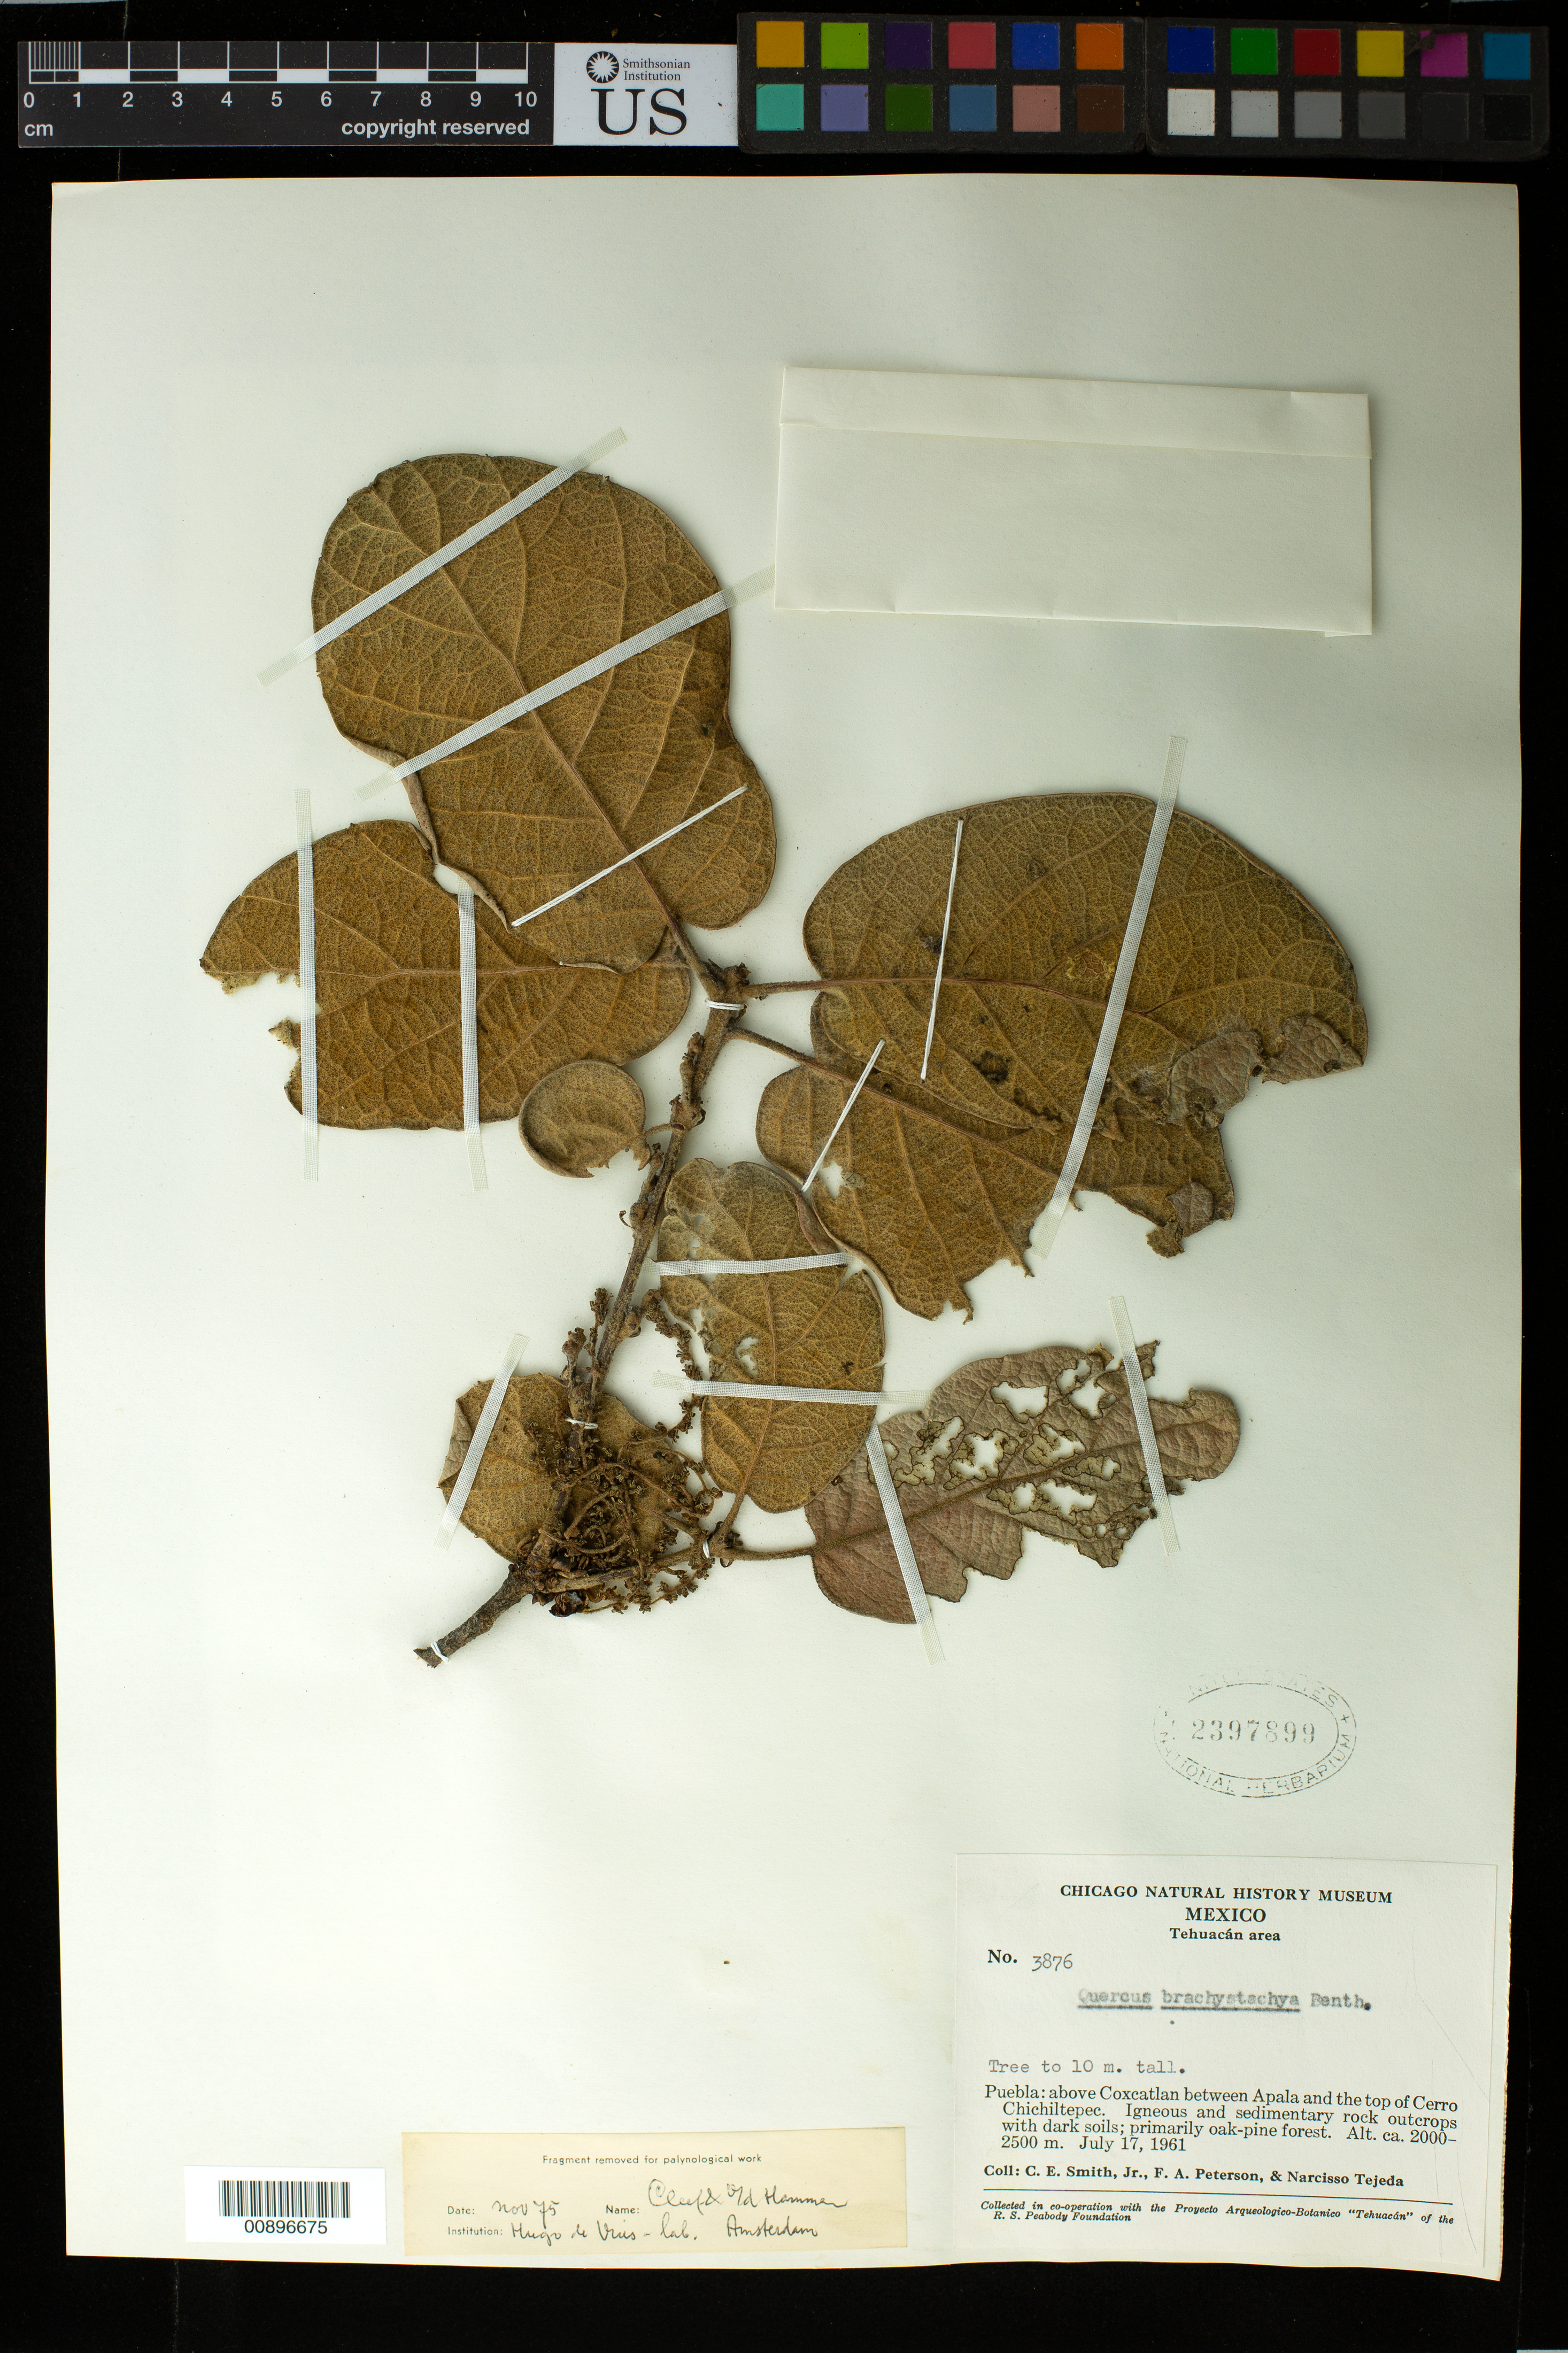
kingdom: Plantae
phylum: Tracheophyta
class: Magnoliopsida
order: Fagales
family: Fagaceae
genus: Quercus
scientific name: Quercus brachystachys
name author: Benth.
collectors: C. E. Smith Jr., F. A. Peterson & N. Tejeda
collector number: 3876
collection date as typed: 17 Jul 1961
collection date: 1961-07-17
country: Mexico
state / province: Puebla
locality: Puebla: above Coxcatlan between Apala and the top of Cerro Chichiltepec.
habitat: Igneous and sedimentary rock outcrops with dark soils; primarily oak-pine forest.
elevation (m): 2500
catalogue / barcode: US 2397899